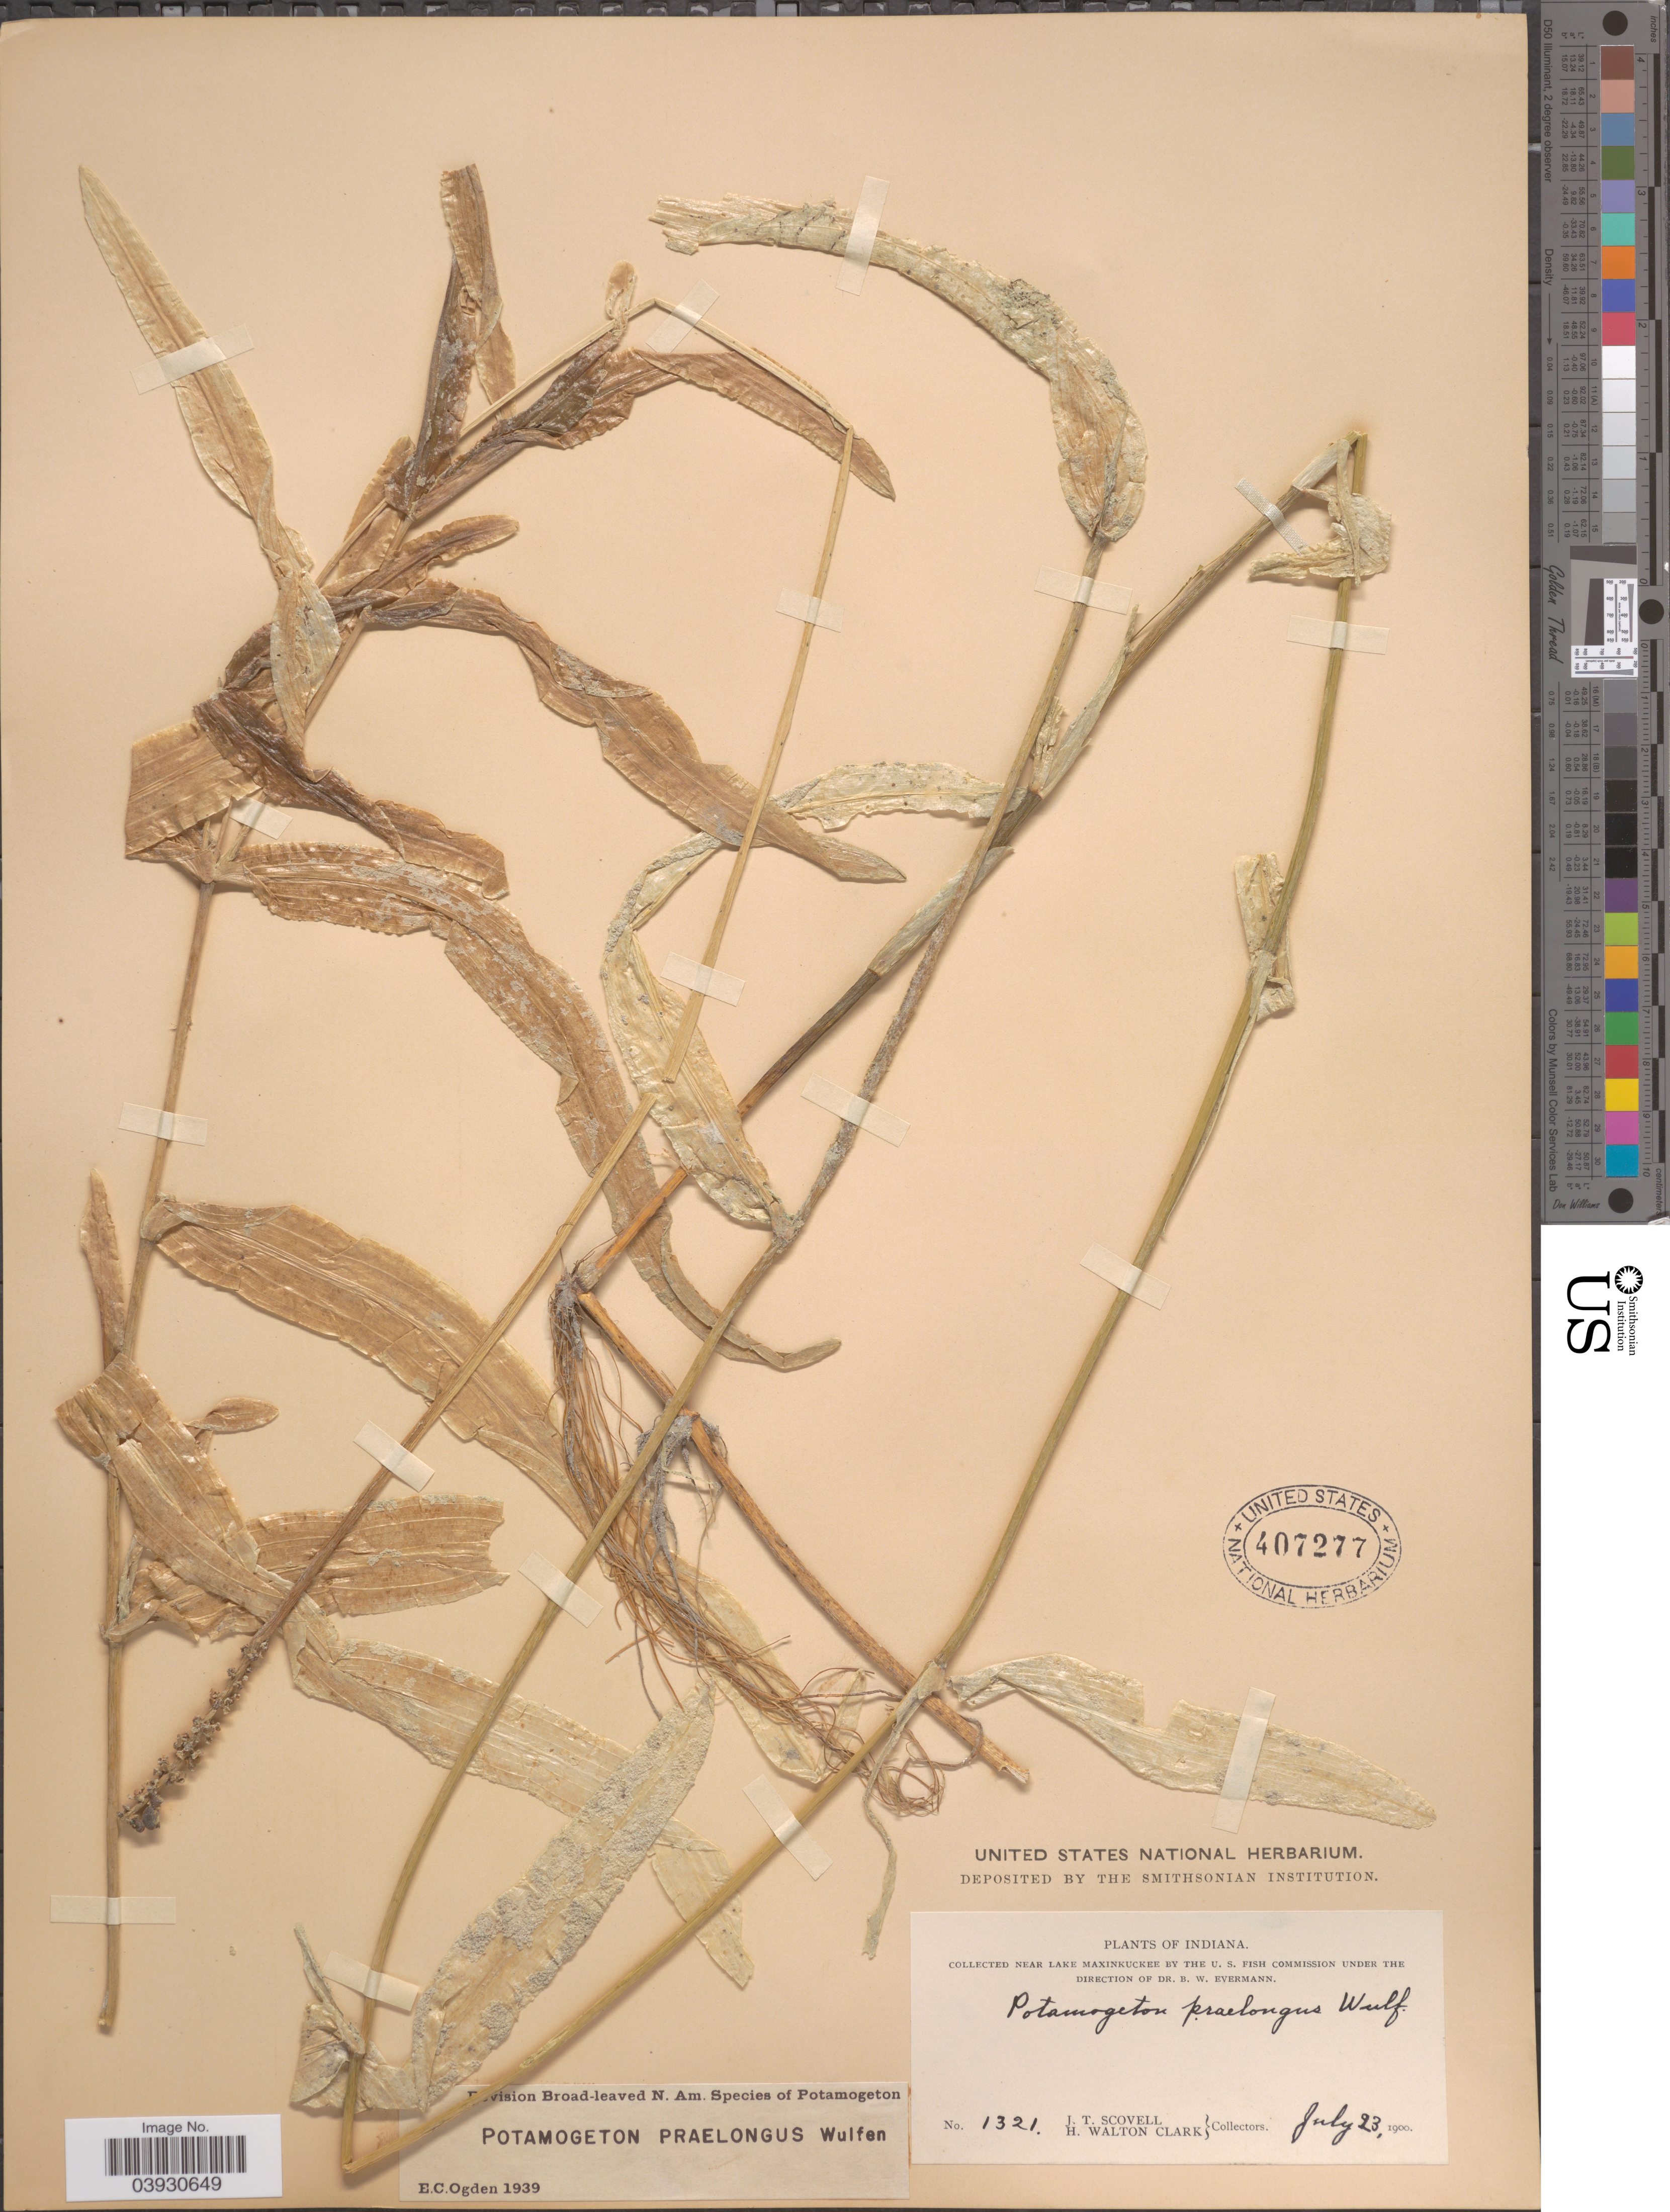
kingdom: Plantae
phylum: Tracheophyta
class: Liliopsida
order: Alismatales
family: Potamogetonaceae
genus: Potamogeton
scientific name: Potamogeton praelongus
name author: Wulfen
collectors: J. T. Scovell & H. W. Clark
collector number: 1321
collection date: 1900-07-23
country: United States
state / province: Indiana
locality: Near Lake Maxinkuckee.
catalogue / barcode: US 407277